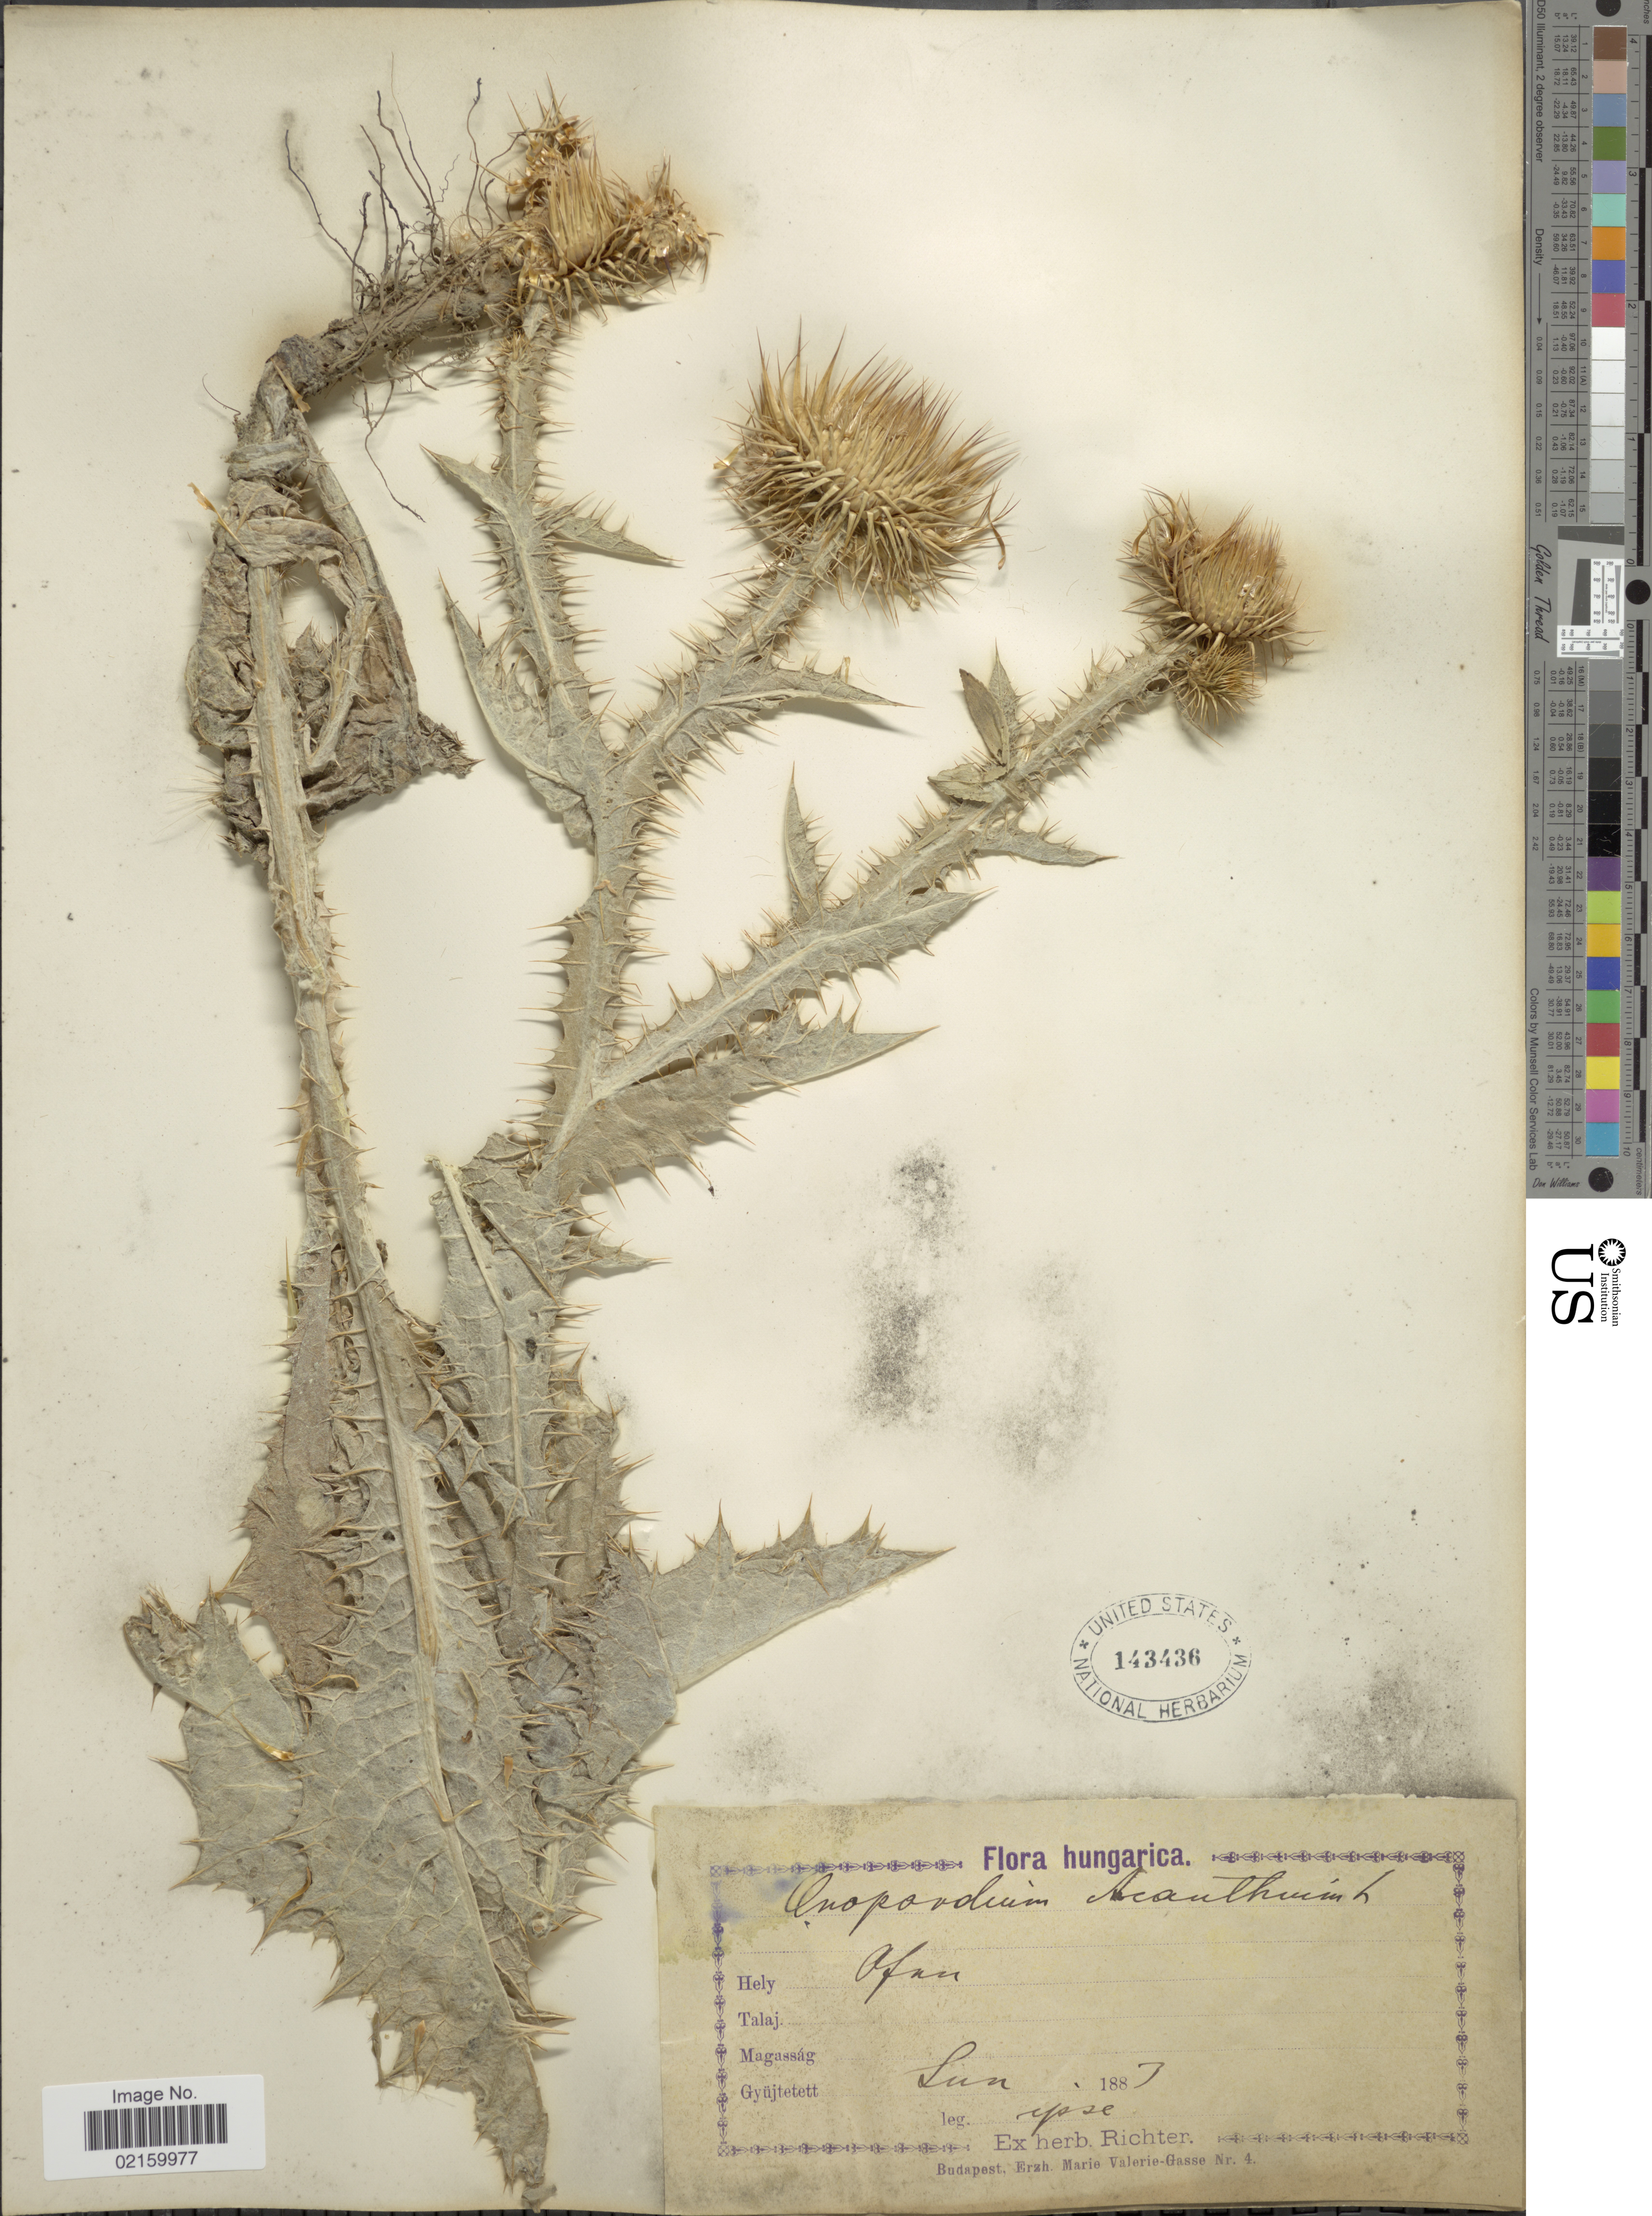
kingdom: Plantae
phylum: Tracheophyta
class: Magnoliopsida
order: Asterales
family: Asteraceae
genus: Onopordum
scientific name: Onopordum acanthium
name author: L.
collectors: -. Ipse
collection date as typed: Lun 1887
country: Hungary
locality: Hungarica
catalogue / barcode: US 143436